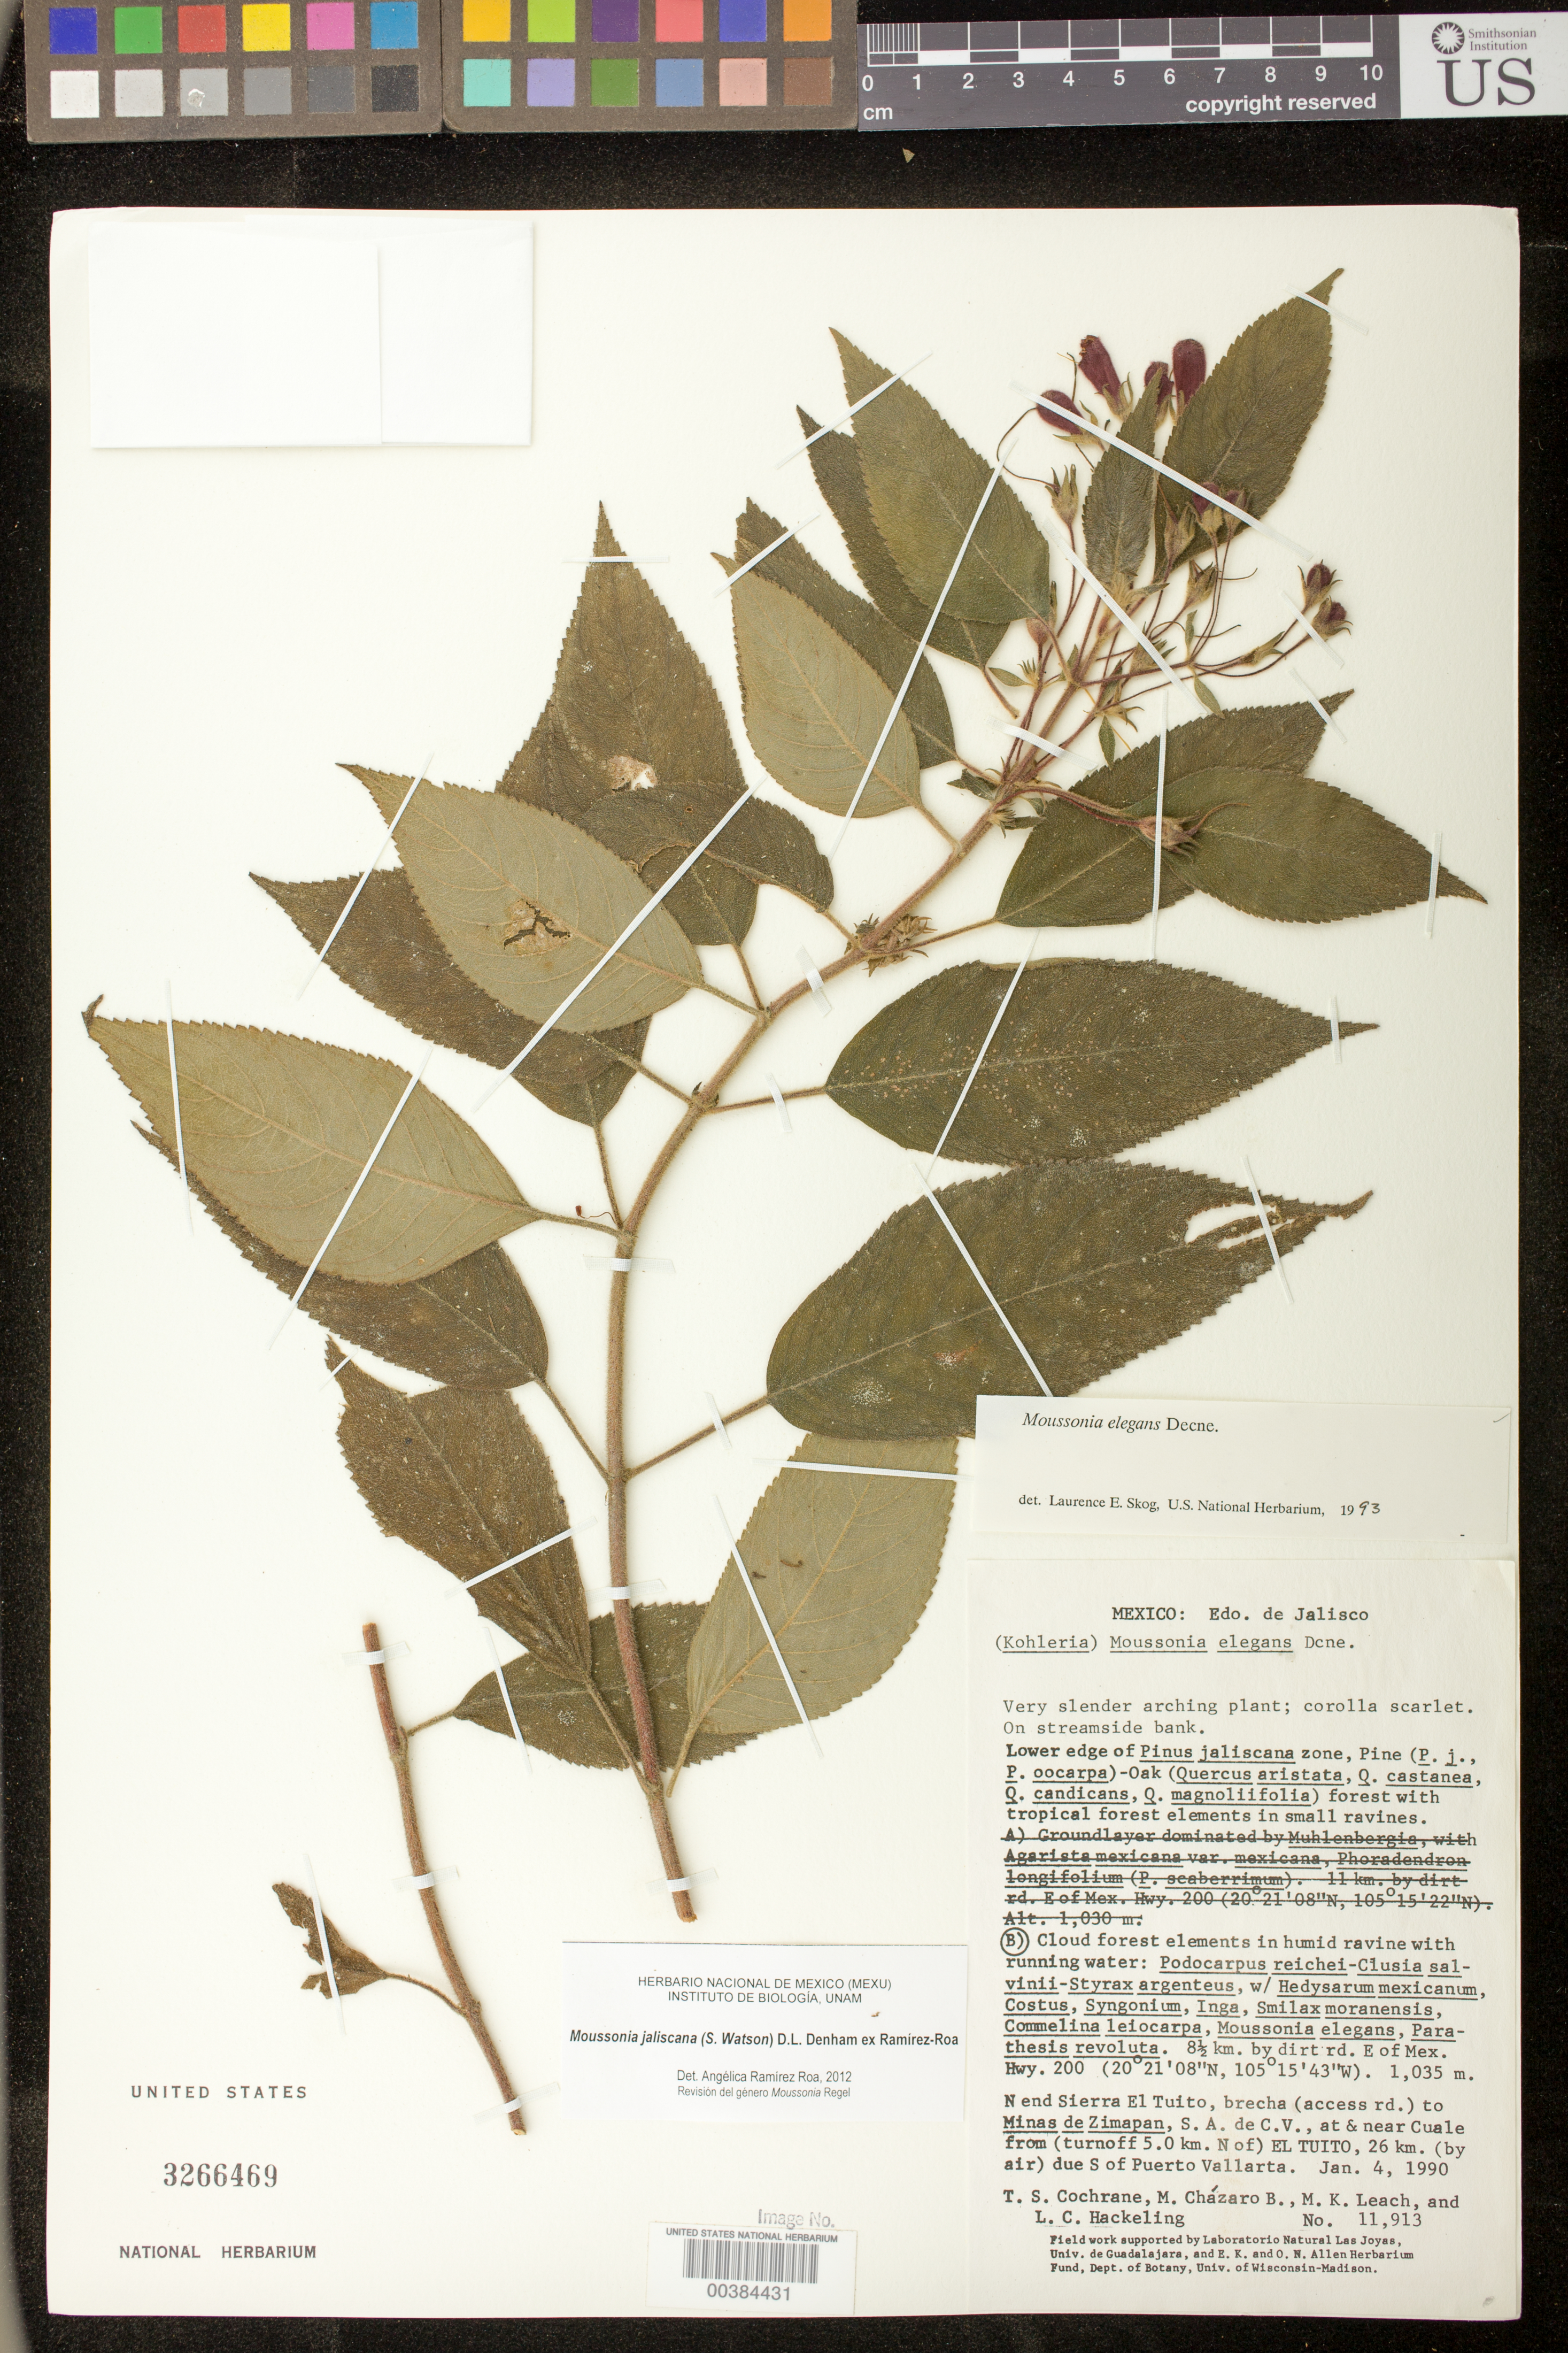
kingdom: Plantae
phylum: Tracheophyta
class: Magnoliopsida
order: Lamiales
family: Gesneriaceae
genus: Moussonia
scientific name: Moussonia jaliscana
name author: (S. Watson) D.L. Denham ex Ram.-Roa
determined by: Ramírez-Roa, A.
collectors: T. Cochrane, M. de J. Cházaro Basáñoez, M. Leach & L. Hackeling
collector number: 11913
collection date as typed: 04 Jan 1990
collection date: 1990-01-04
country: Mexico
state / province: Jalisco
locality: Sierra el Tuito to Minas de Zimapan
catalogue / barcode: US 3266469